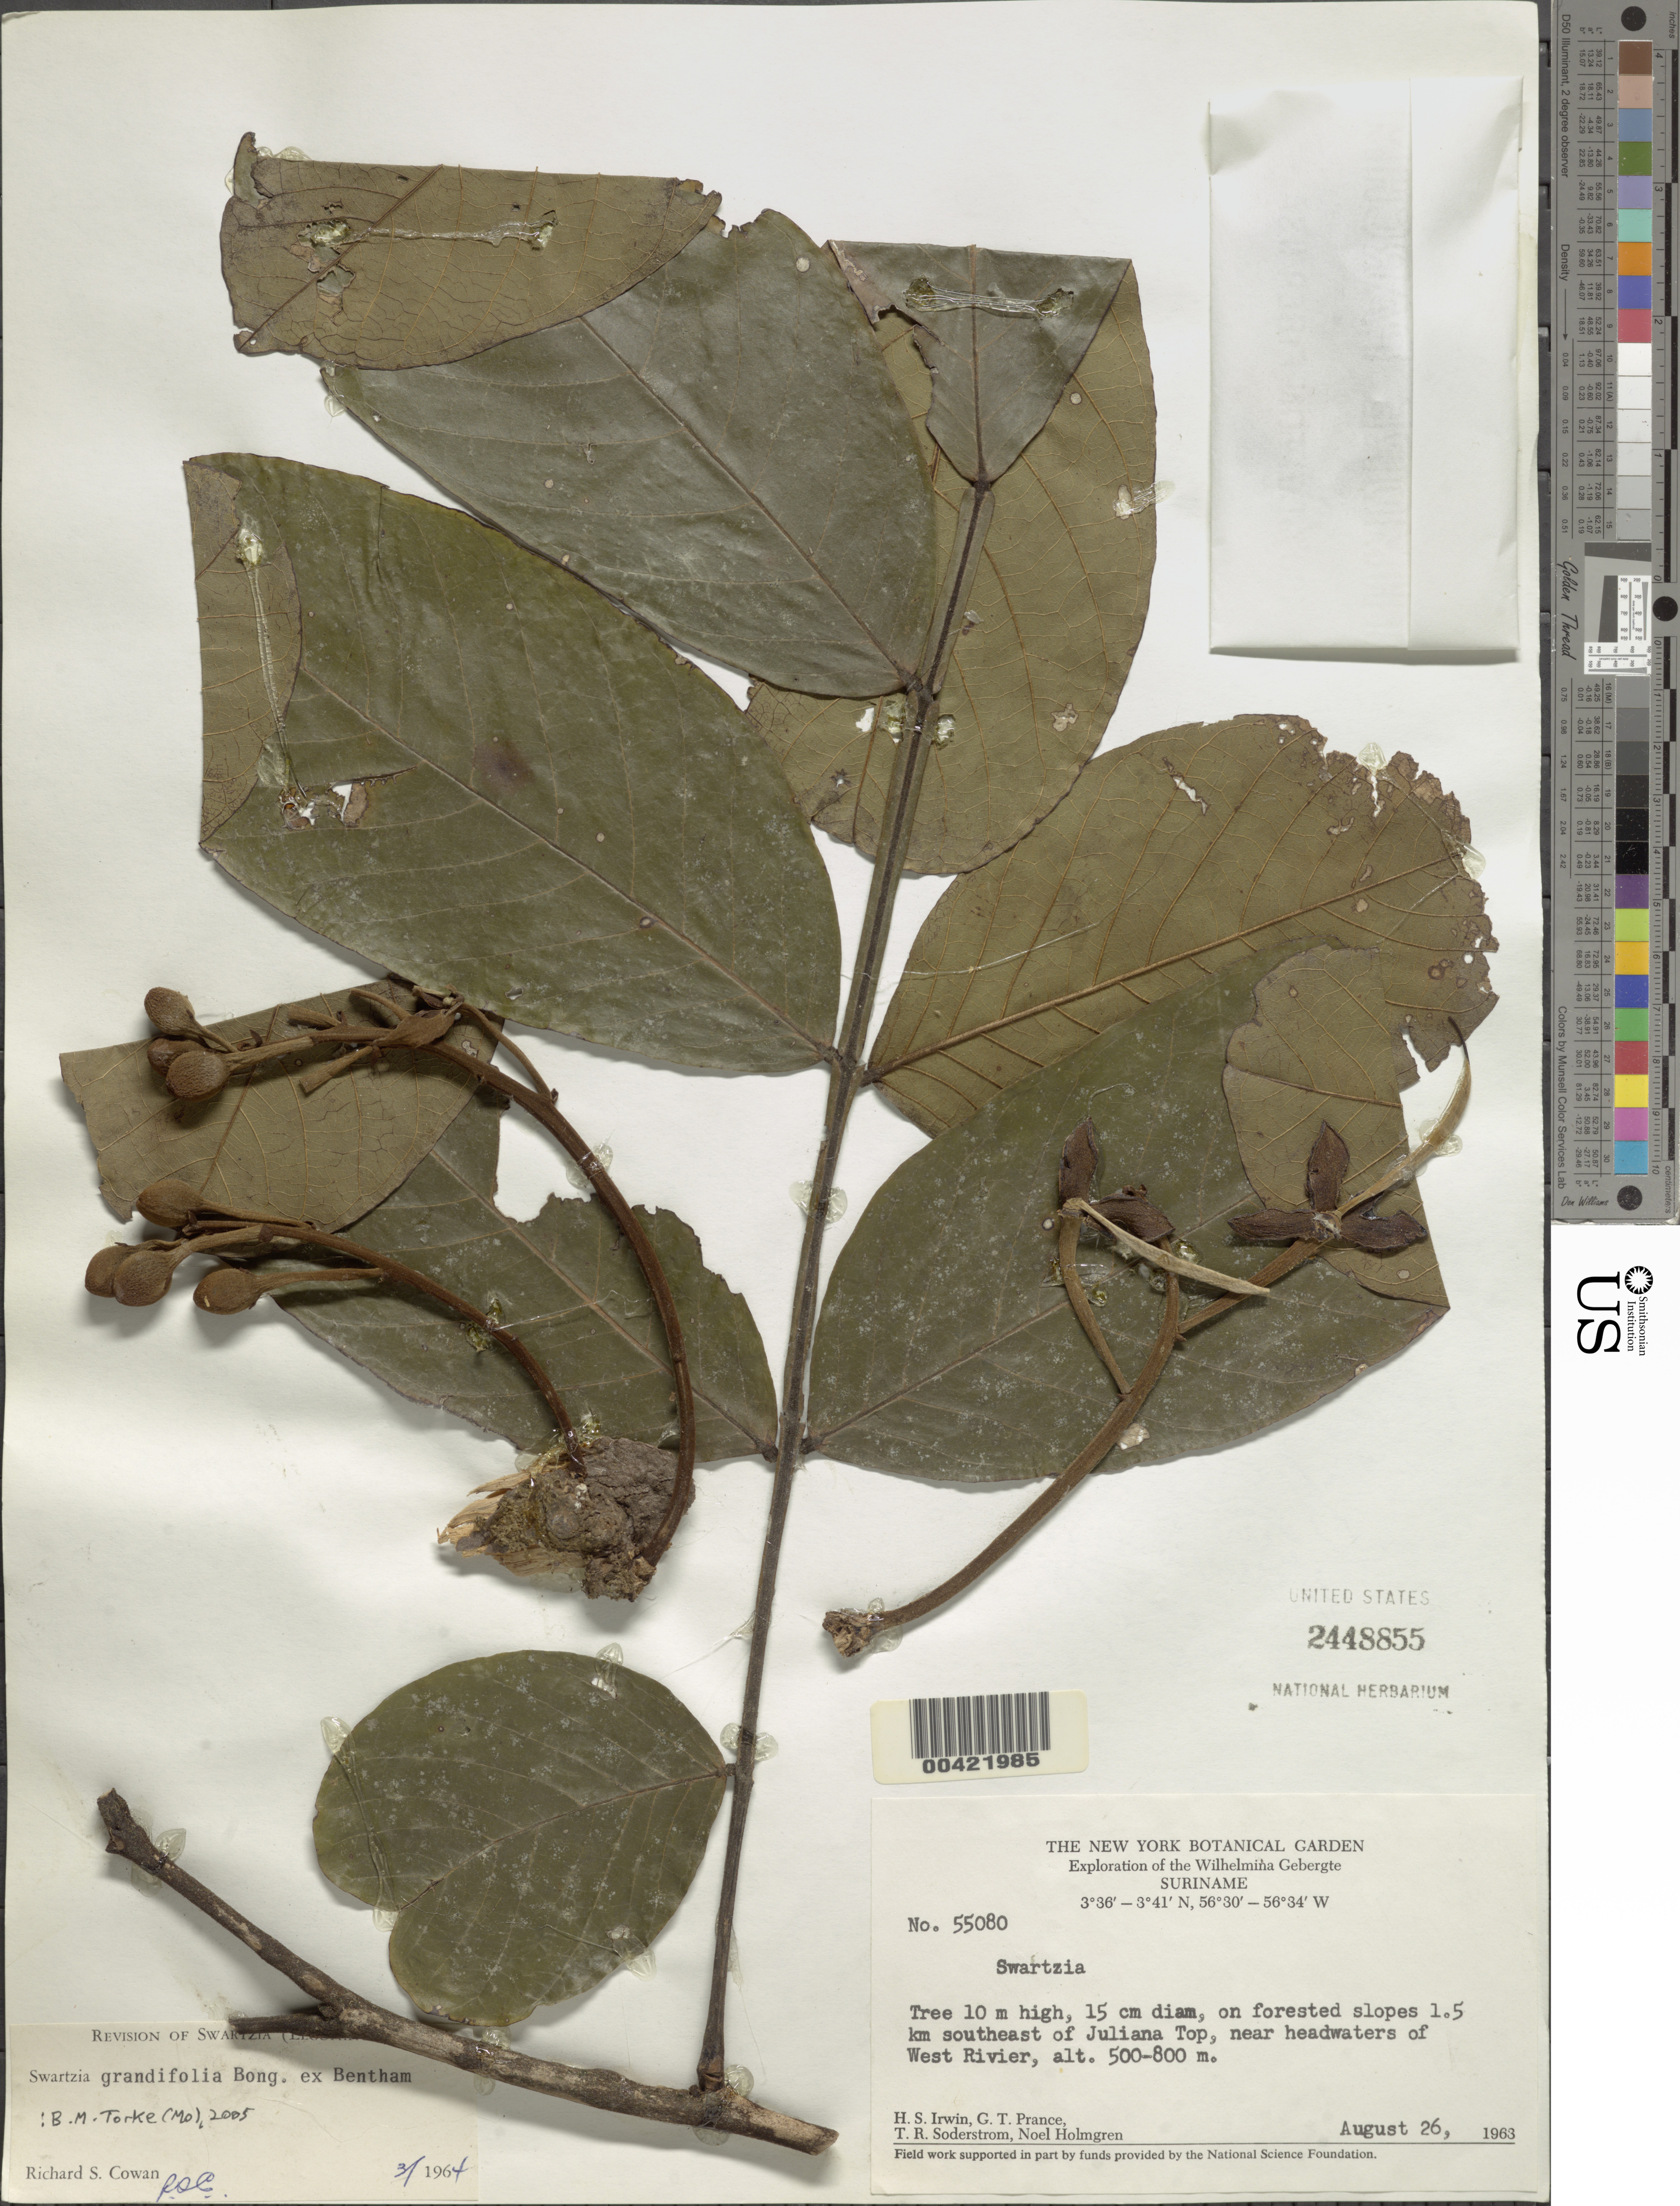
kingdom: Plantae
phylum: Tracheophyta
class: Magnoliopsida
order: Fabales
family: Fabaceae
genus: Swartzia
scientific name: Swartzia grandifolia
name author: Bong. ex Benth.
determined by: Cowan, R. S.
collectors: H. Irwin, G. T. Prance, T. R. Soderstrom & N. H. Holmgren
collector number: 55080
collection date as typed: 26 Aug 1963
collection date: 1963-08-26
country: Suriname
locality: Juliana top, 1.5 km se of; near headwaters of west river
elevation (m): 150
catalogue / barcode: US 2448855